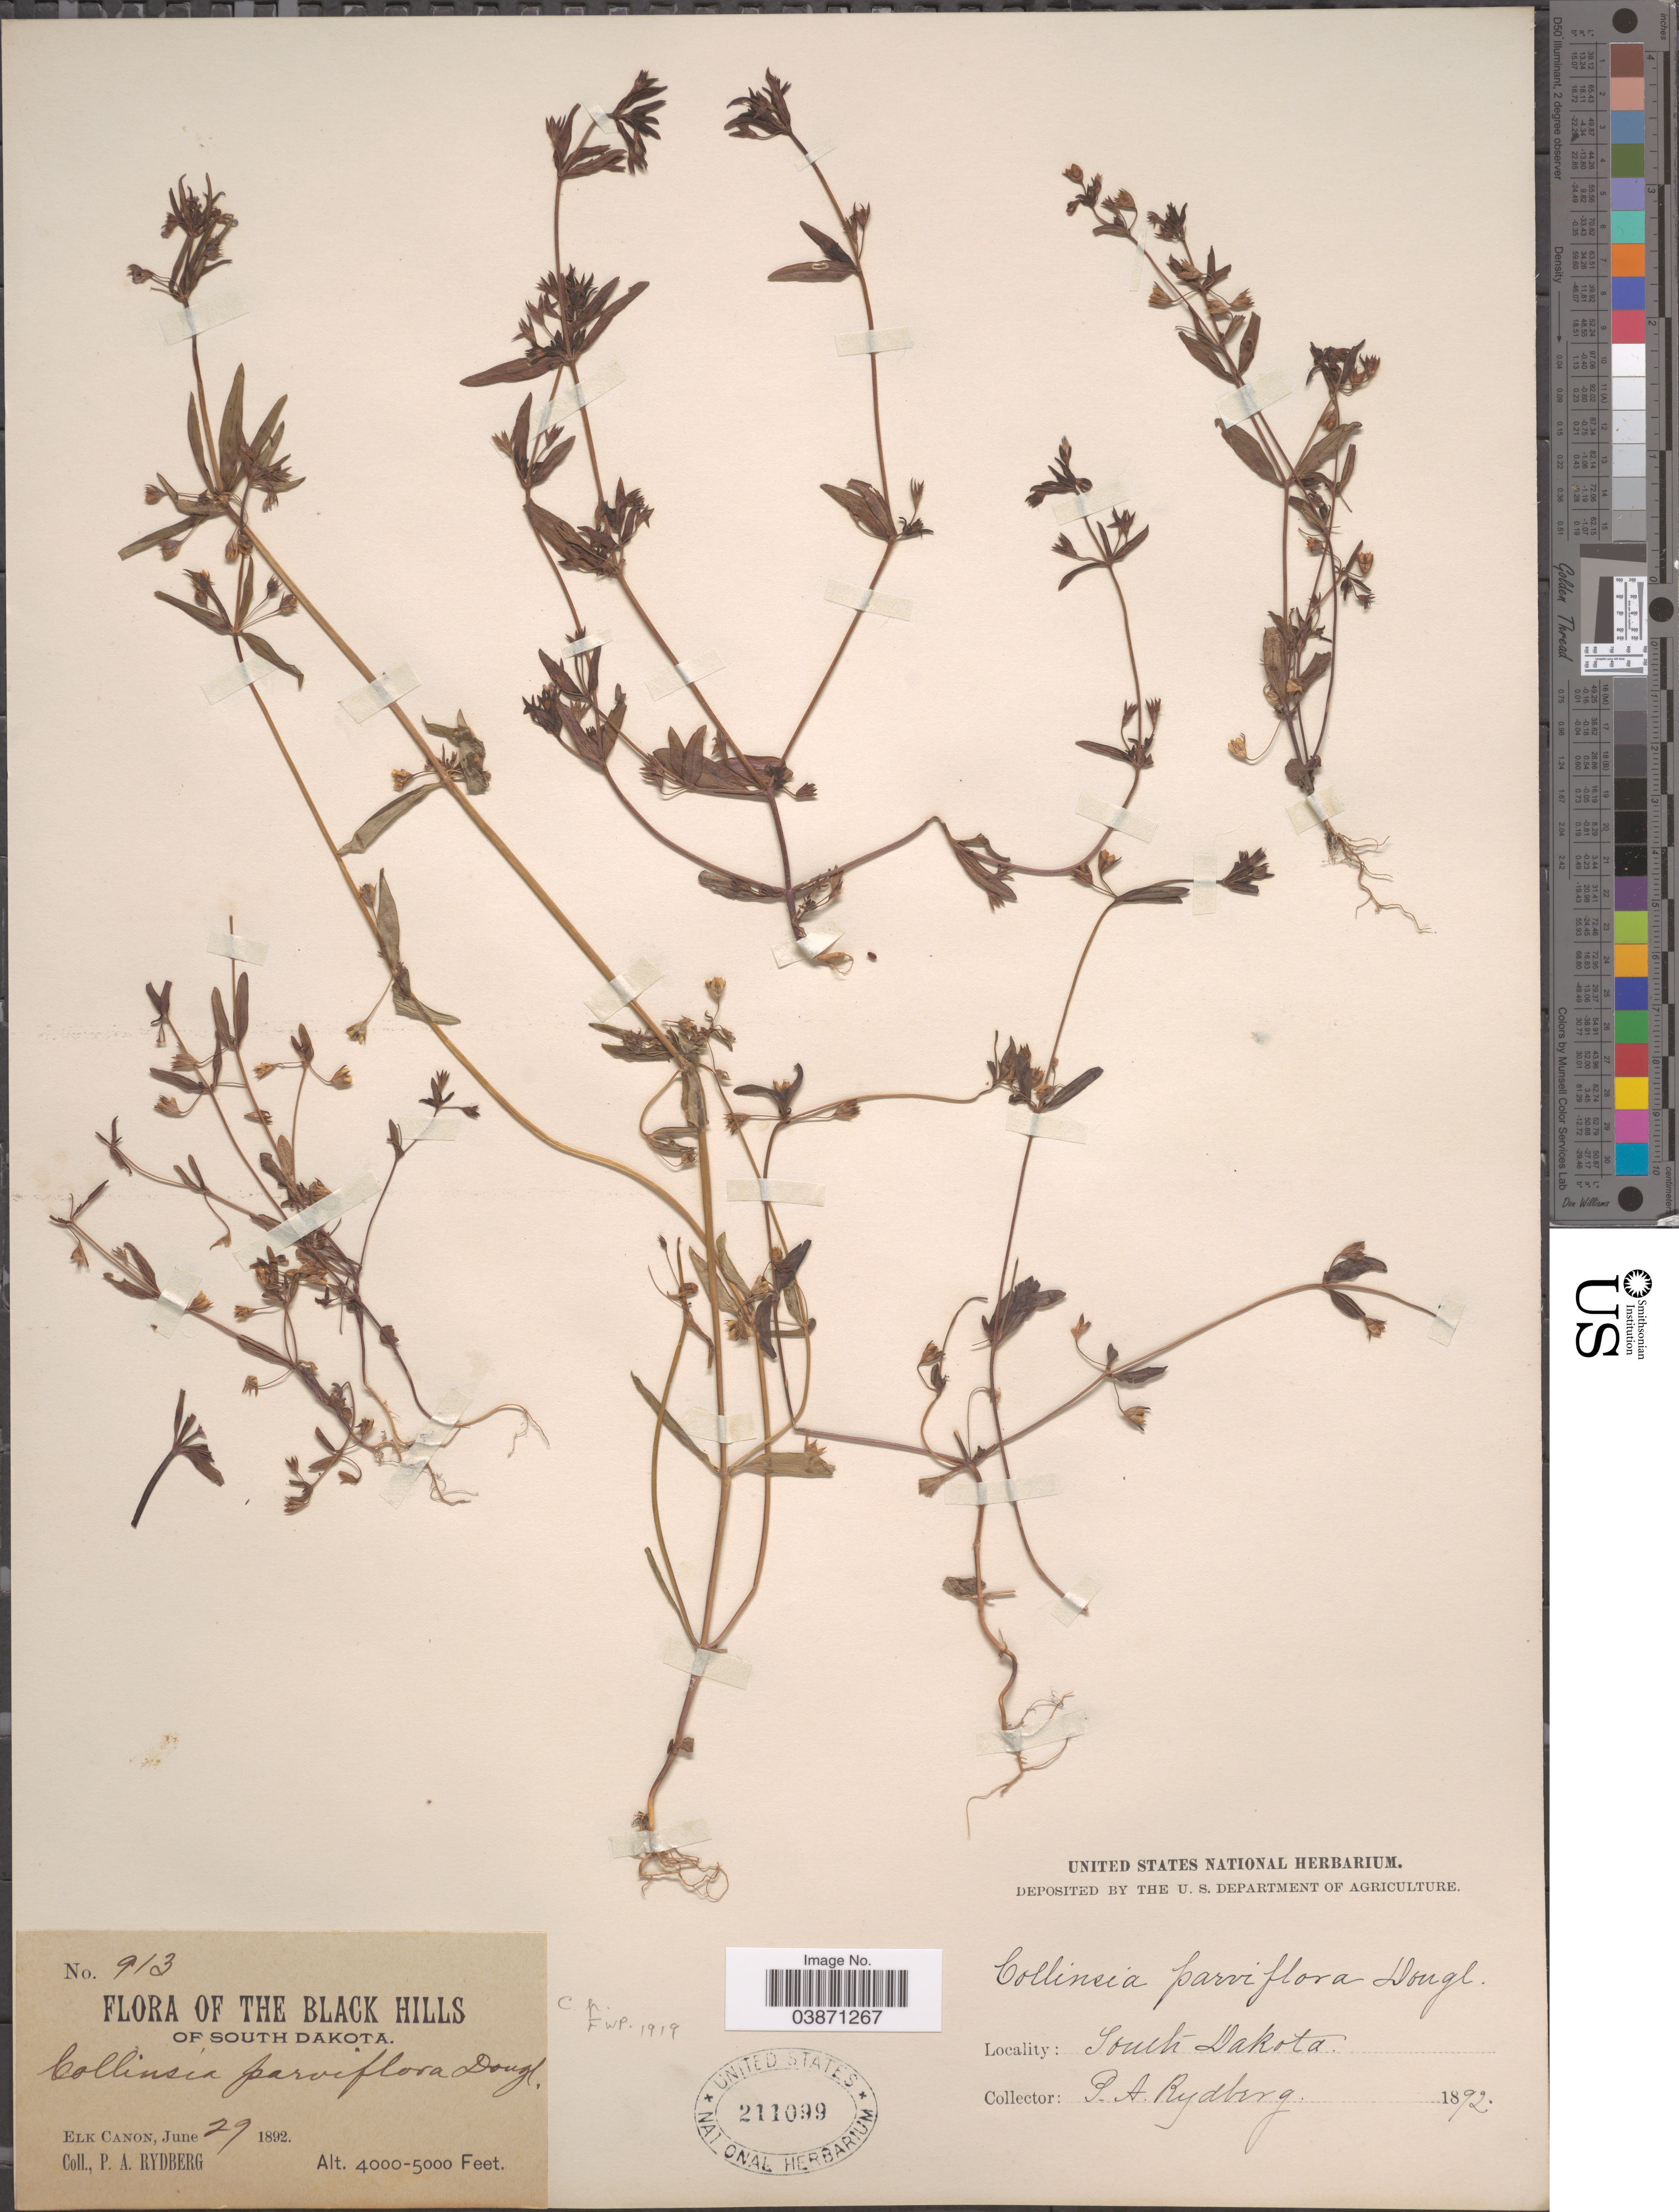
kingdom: Plantae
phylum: Tracheophyta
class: Magnoliopsida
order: Lamiales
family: Plantaginaceae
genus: Collinsia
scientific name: Collinsia parviflora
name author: Douglas ex Lindl.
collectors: P. A. Rydberg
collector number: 913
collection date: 1892-06-29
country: United States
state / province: South Dakota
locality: The Black Hills of South Dakota. Elk Canon.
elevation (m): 1219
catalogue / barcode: US 211099